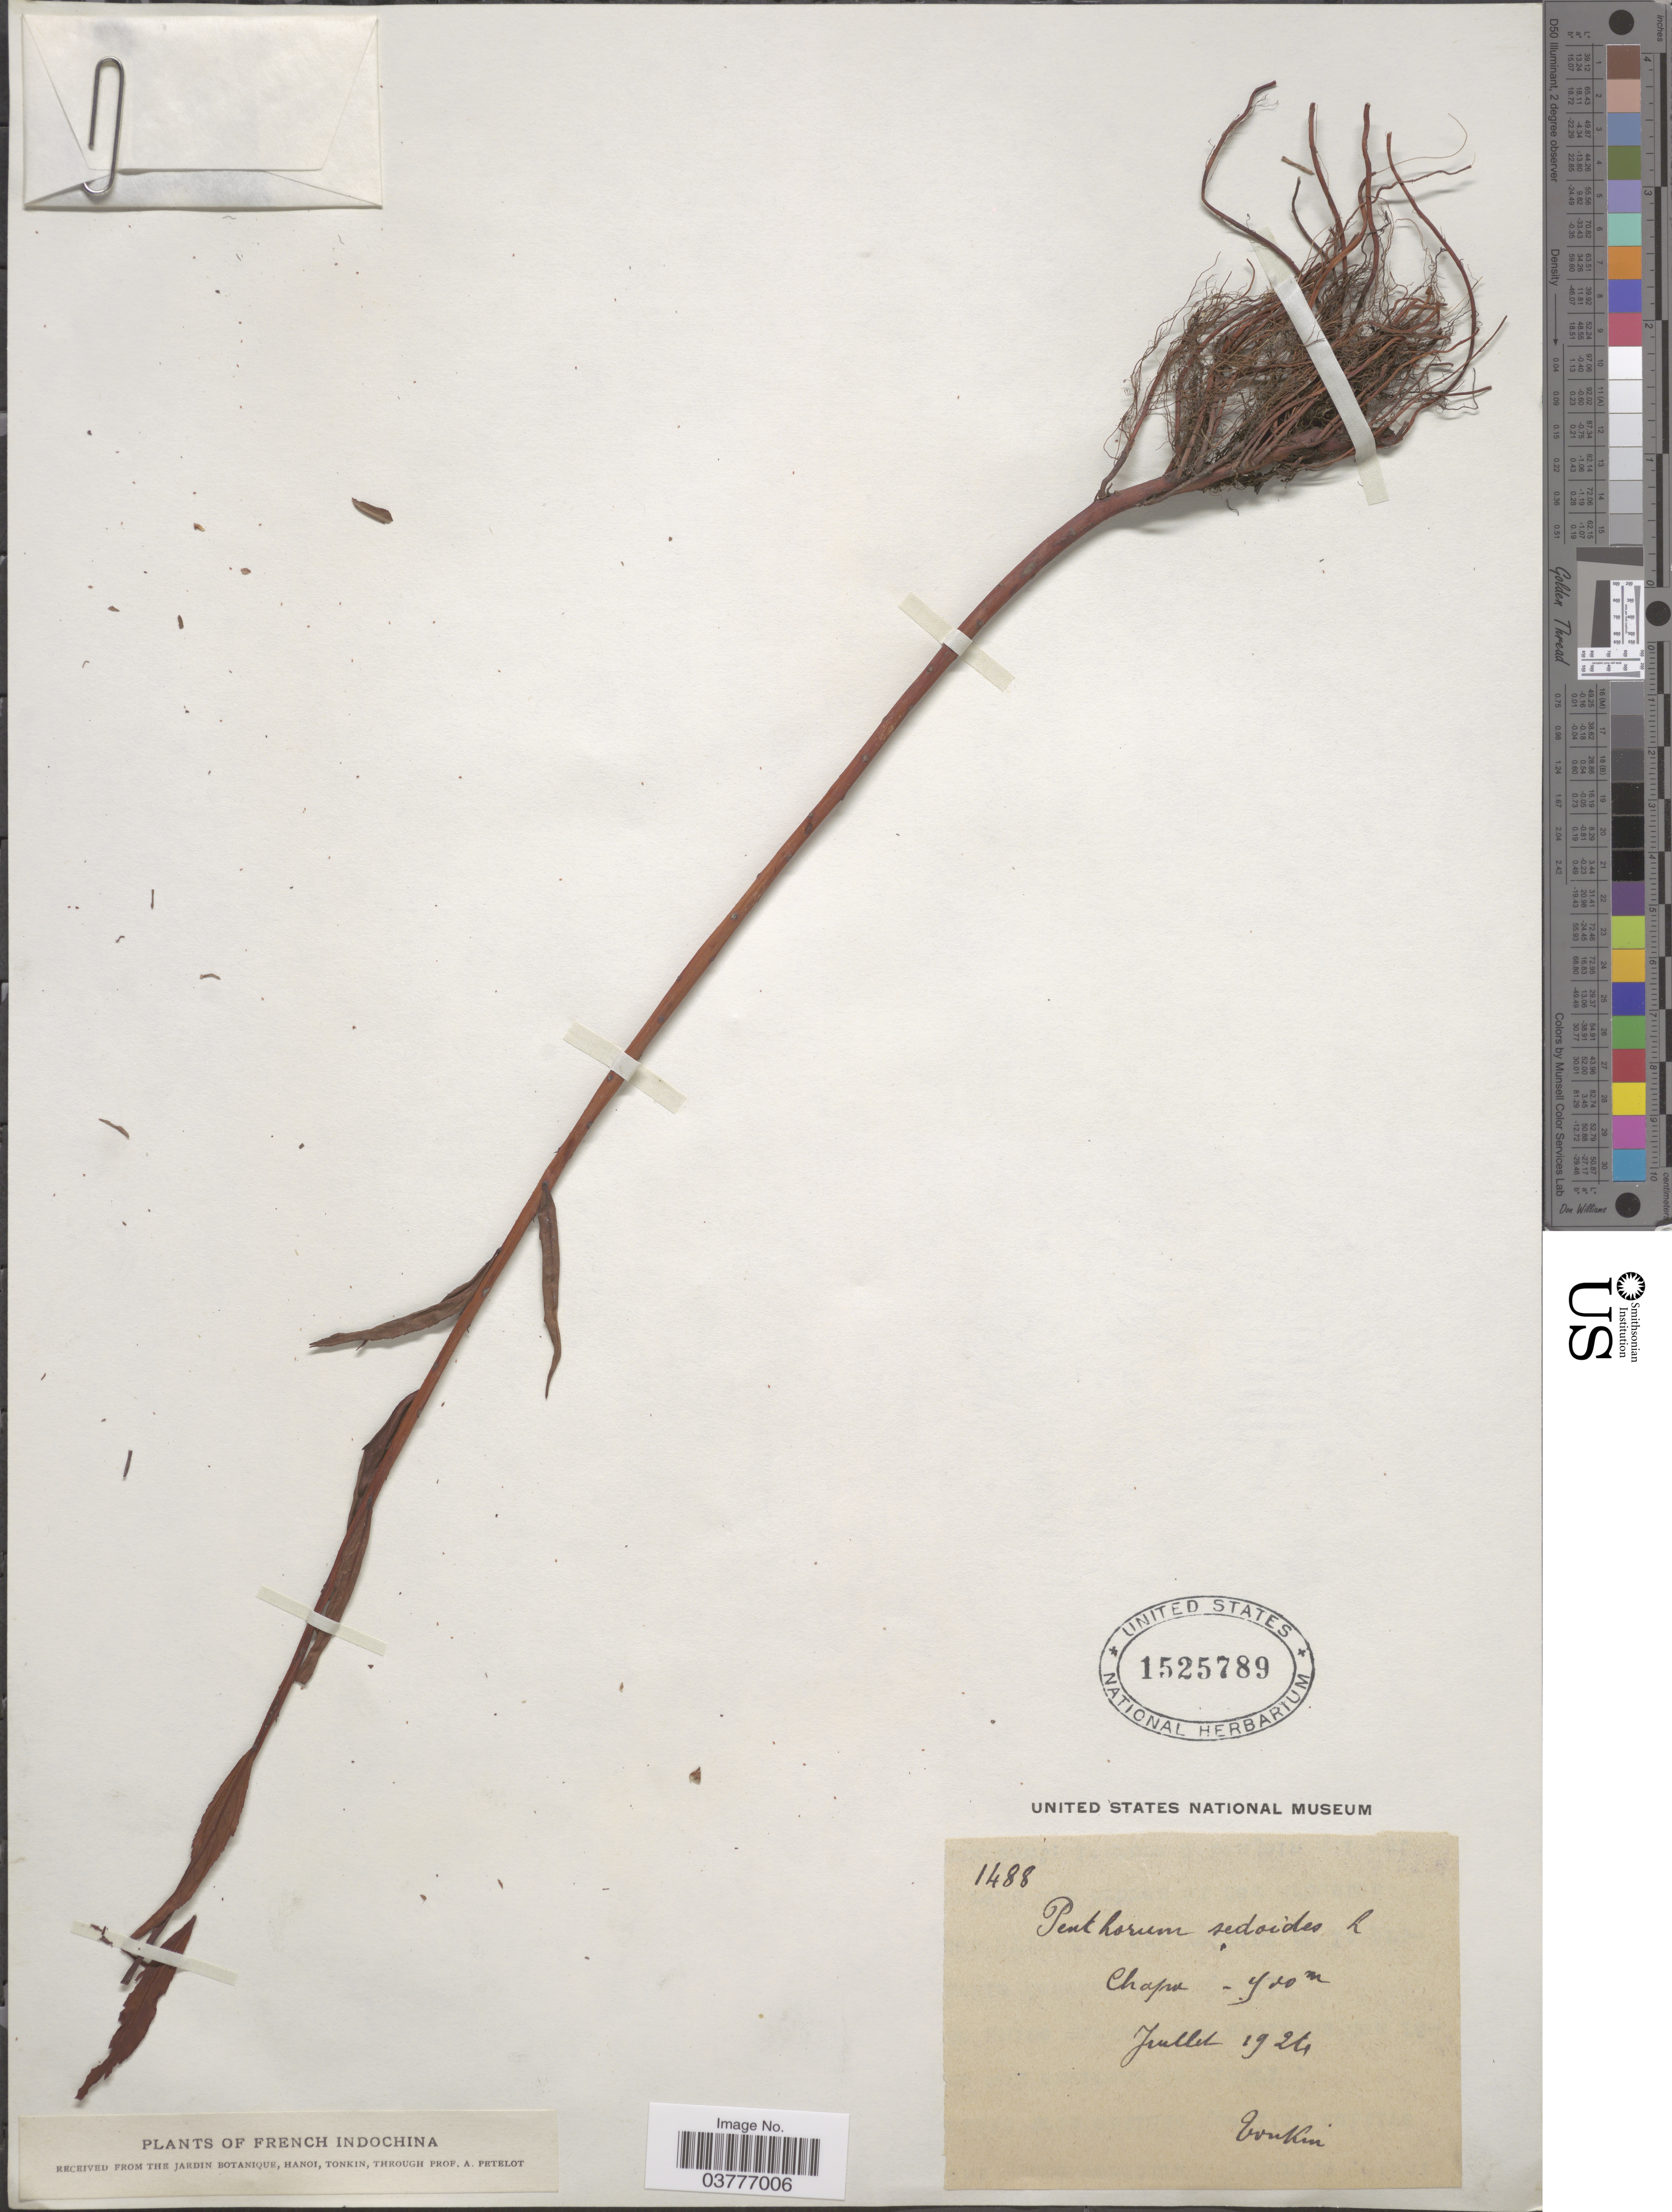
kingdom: Plantae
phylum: Tracheophyta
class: Magnoliopsida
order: Saxifragales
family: Penthoraceae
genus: Penthorum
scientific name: Penthorum sedoides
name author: L.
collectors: A. Petelot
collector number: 1488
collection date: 1924-07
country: Vietnam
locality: French Indochina. Chapa.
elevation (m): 1500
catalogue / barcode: US 1525789